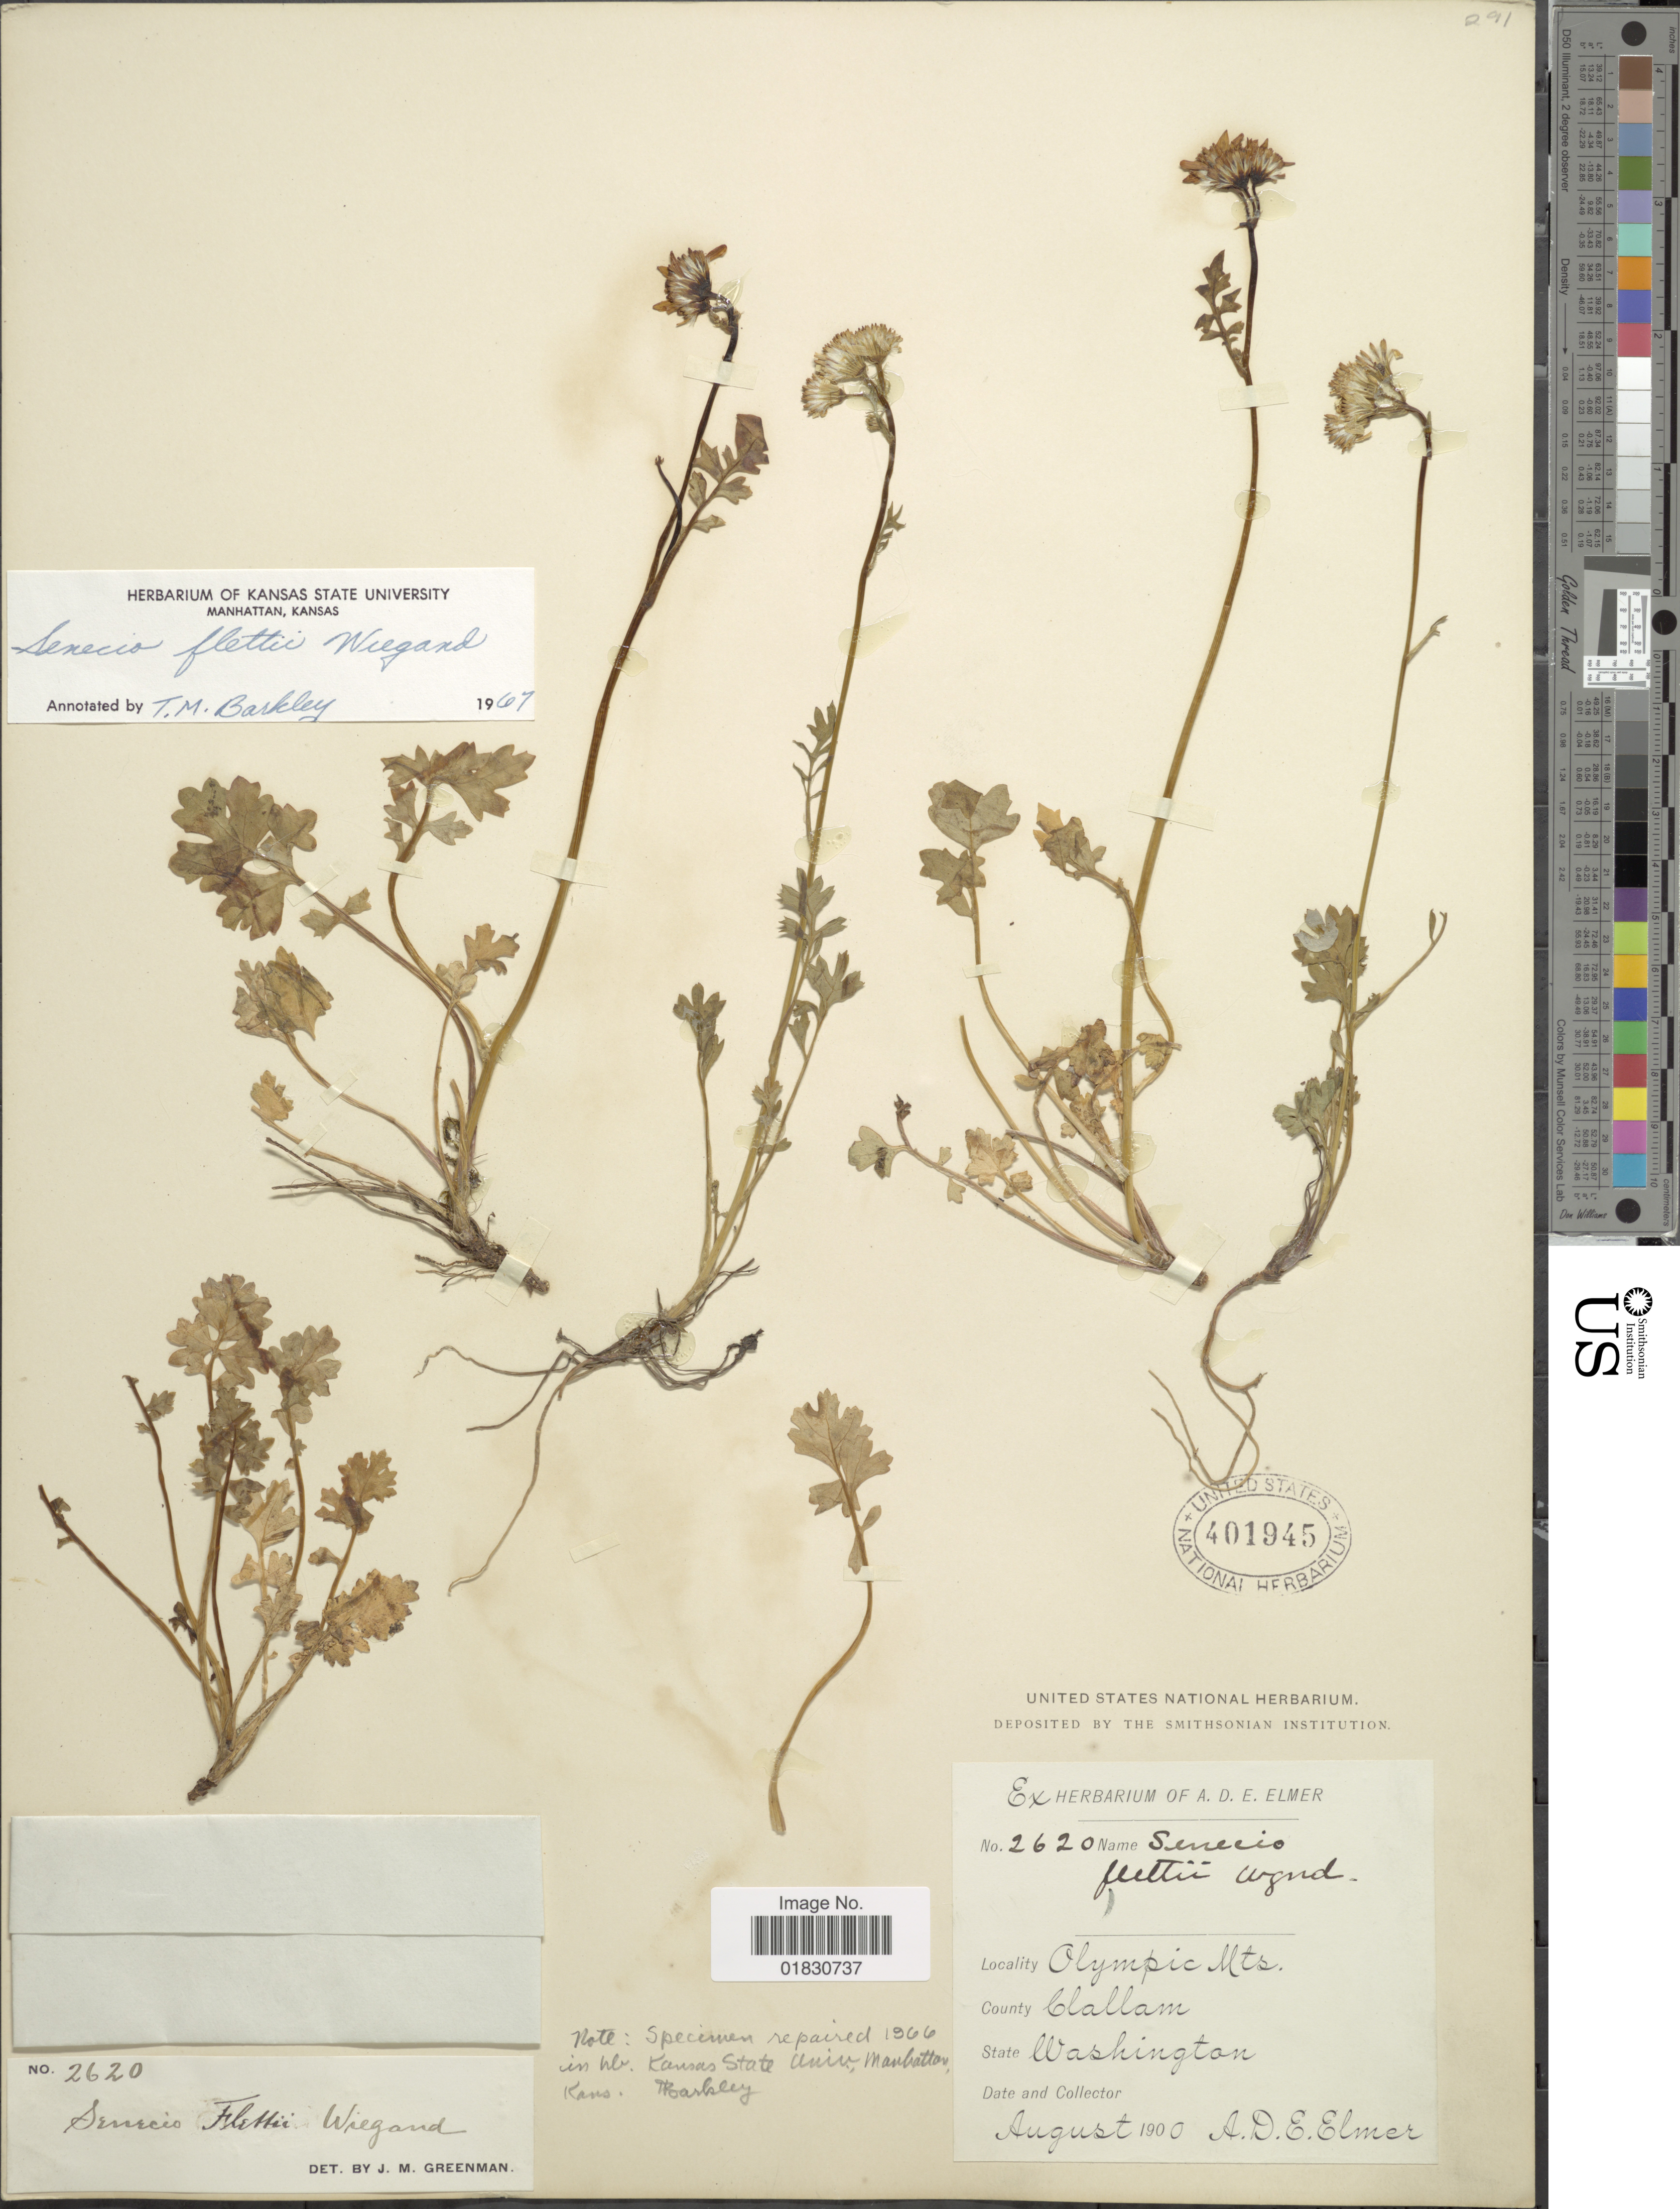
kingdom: Plantae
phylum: Tracheophyta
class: Magnoliopsida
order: Asterales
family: Asteraceae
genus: Packera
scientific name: Packera flettii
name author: (Wiegand) W.A. Weber & Á. Löve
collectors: A. D. E. Elmer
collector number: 2620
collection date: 1900-08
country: United States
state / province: Washington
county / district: Clallam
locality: Olympic Mts., County Clallam, State Washington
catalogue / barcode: US 401945